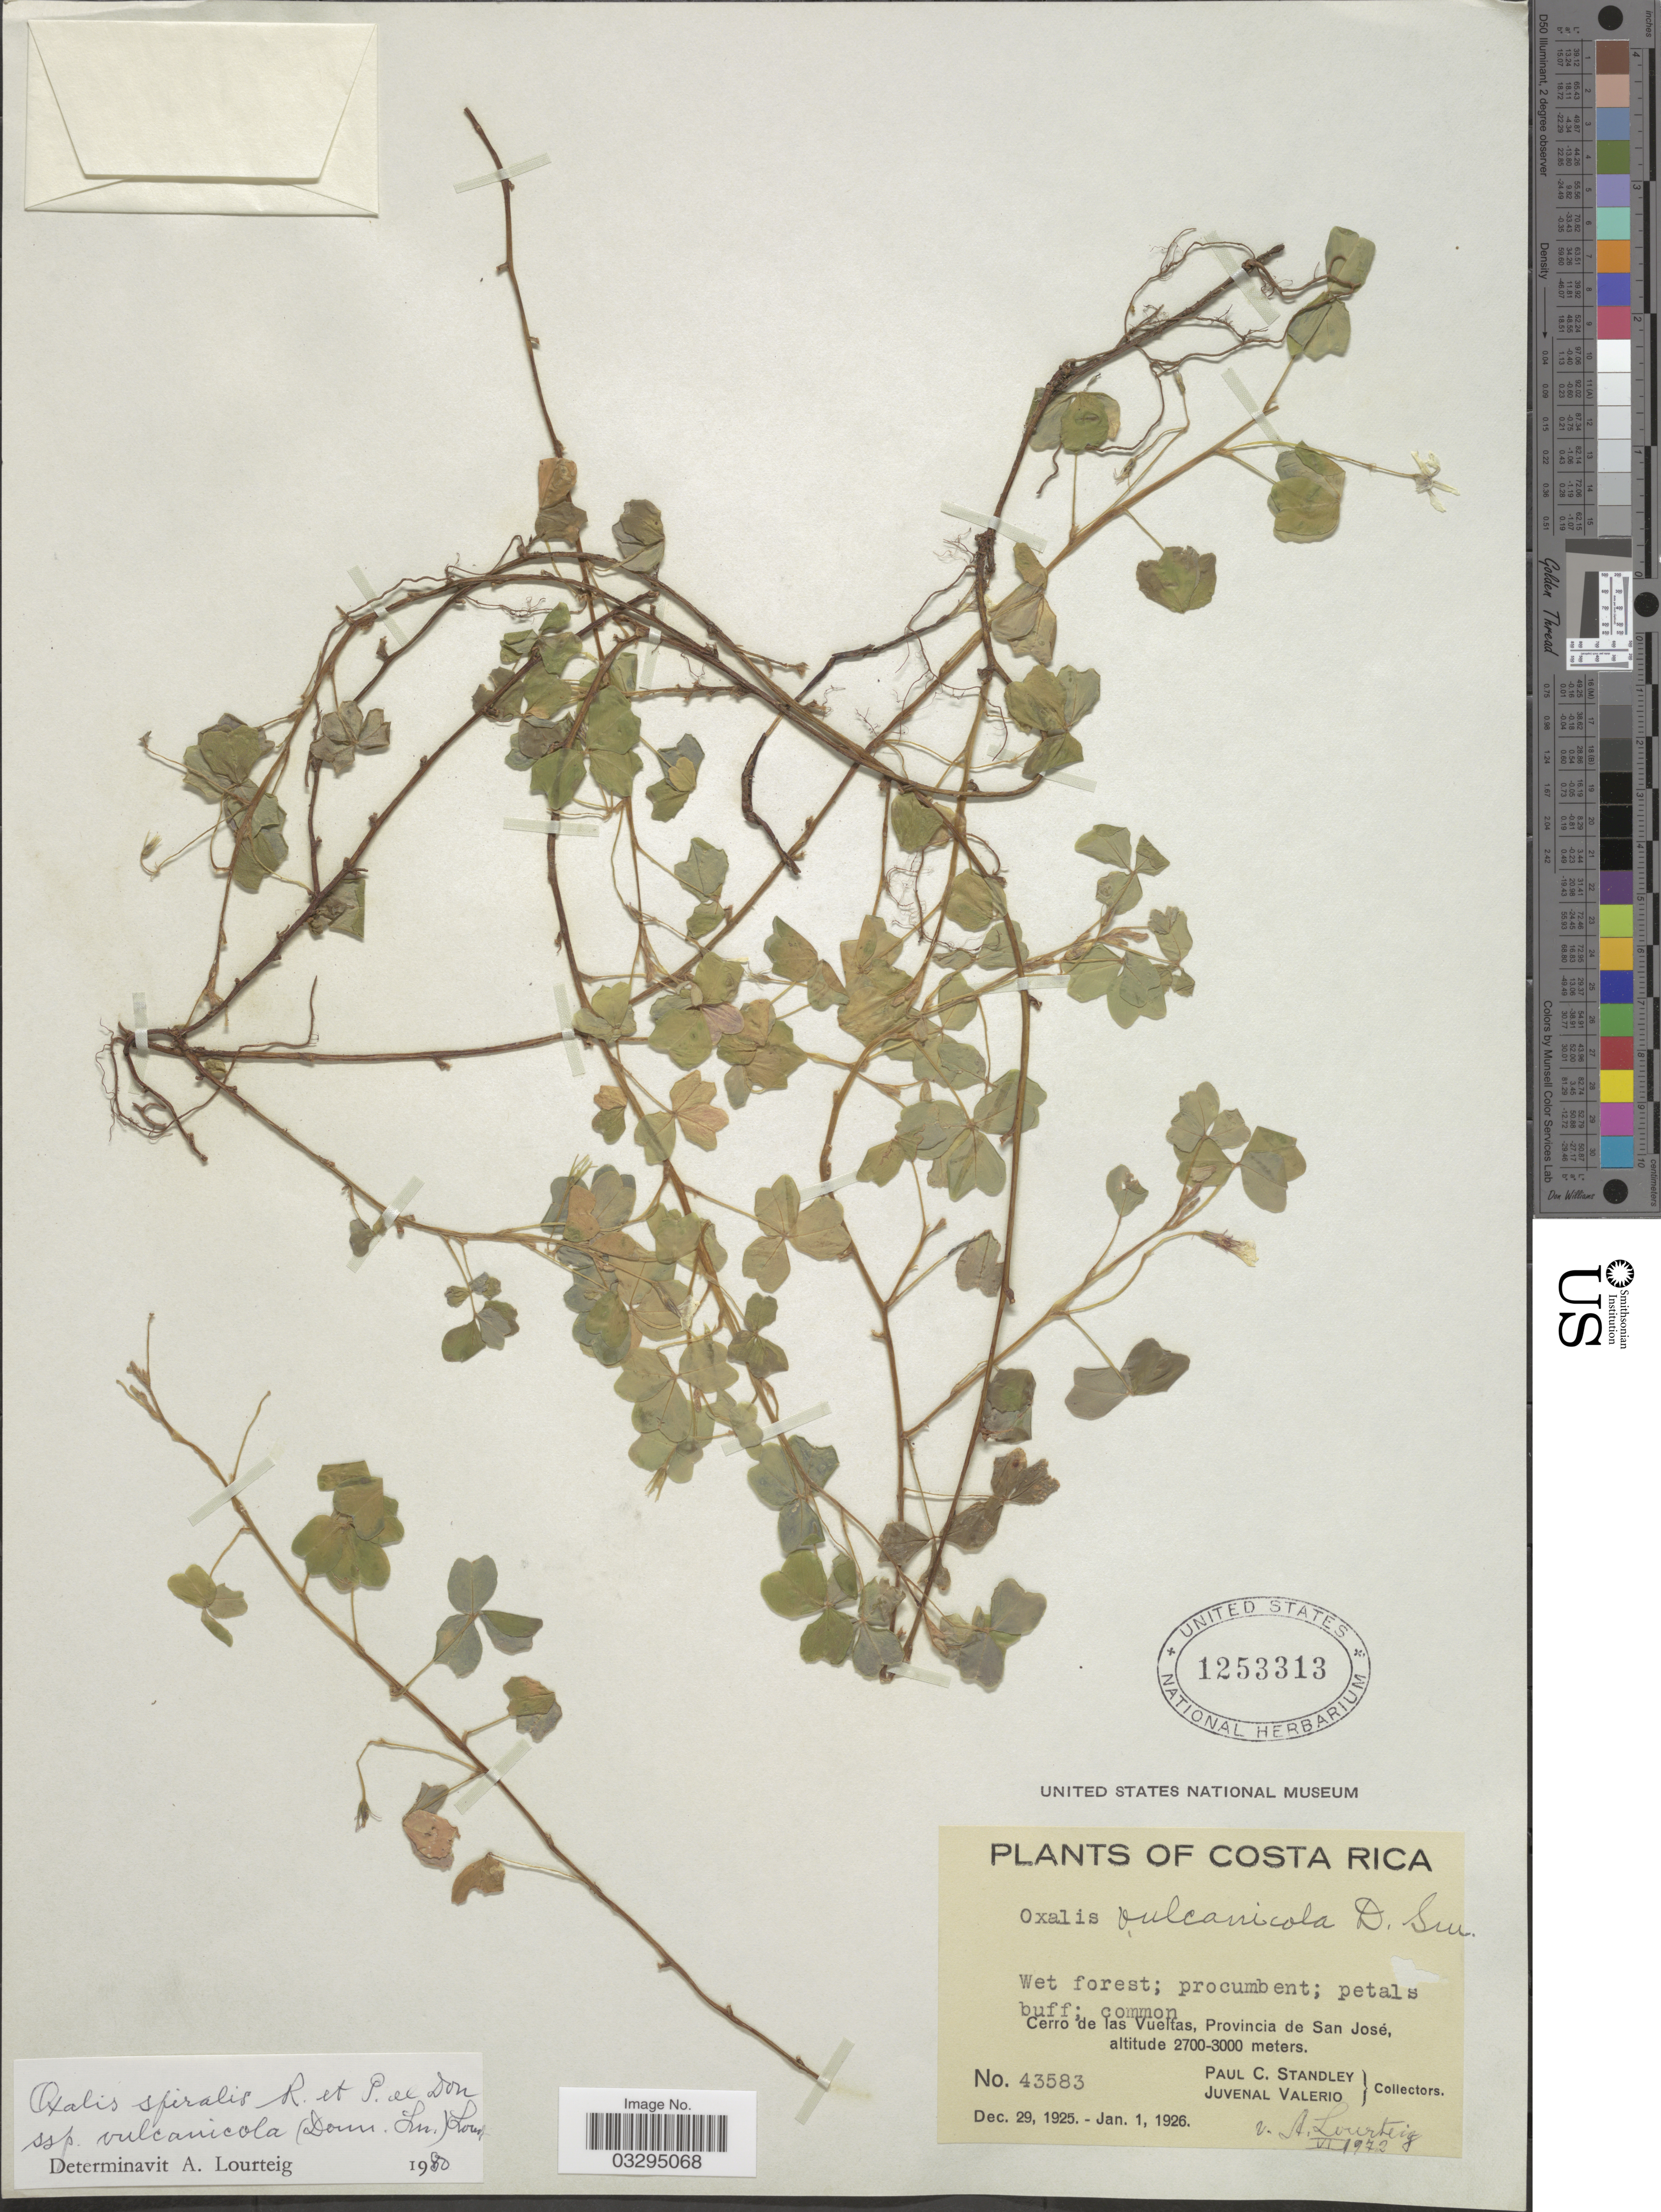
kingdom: Plantae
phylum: Tracheophyta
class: Magnoliopsida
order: Oxalidales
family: Oxalidaceae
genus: Oxalis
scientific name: Oxalis spiralis subsp. vulcanicola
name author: (Donn. Sm.) Lourteig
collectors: P. C. Standley & J. Valerio R.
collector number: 43583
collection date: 1925-12-29/1926-01-01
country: Costa Rica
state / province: San José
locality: Cerro de las Vueltas, Provincia de San José.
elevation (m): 2700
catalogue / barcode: US 1253313